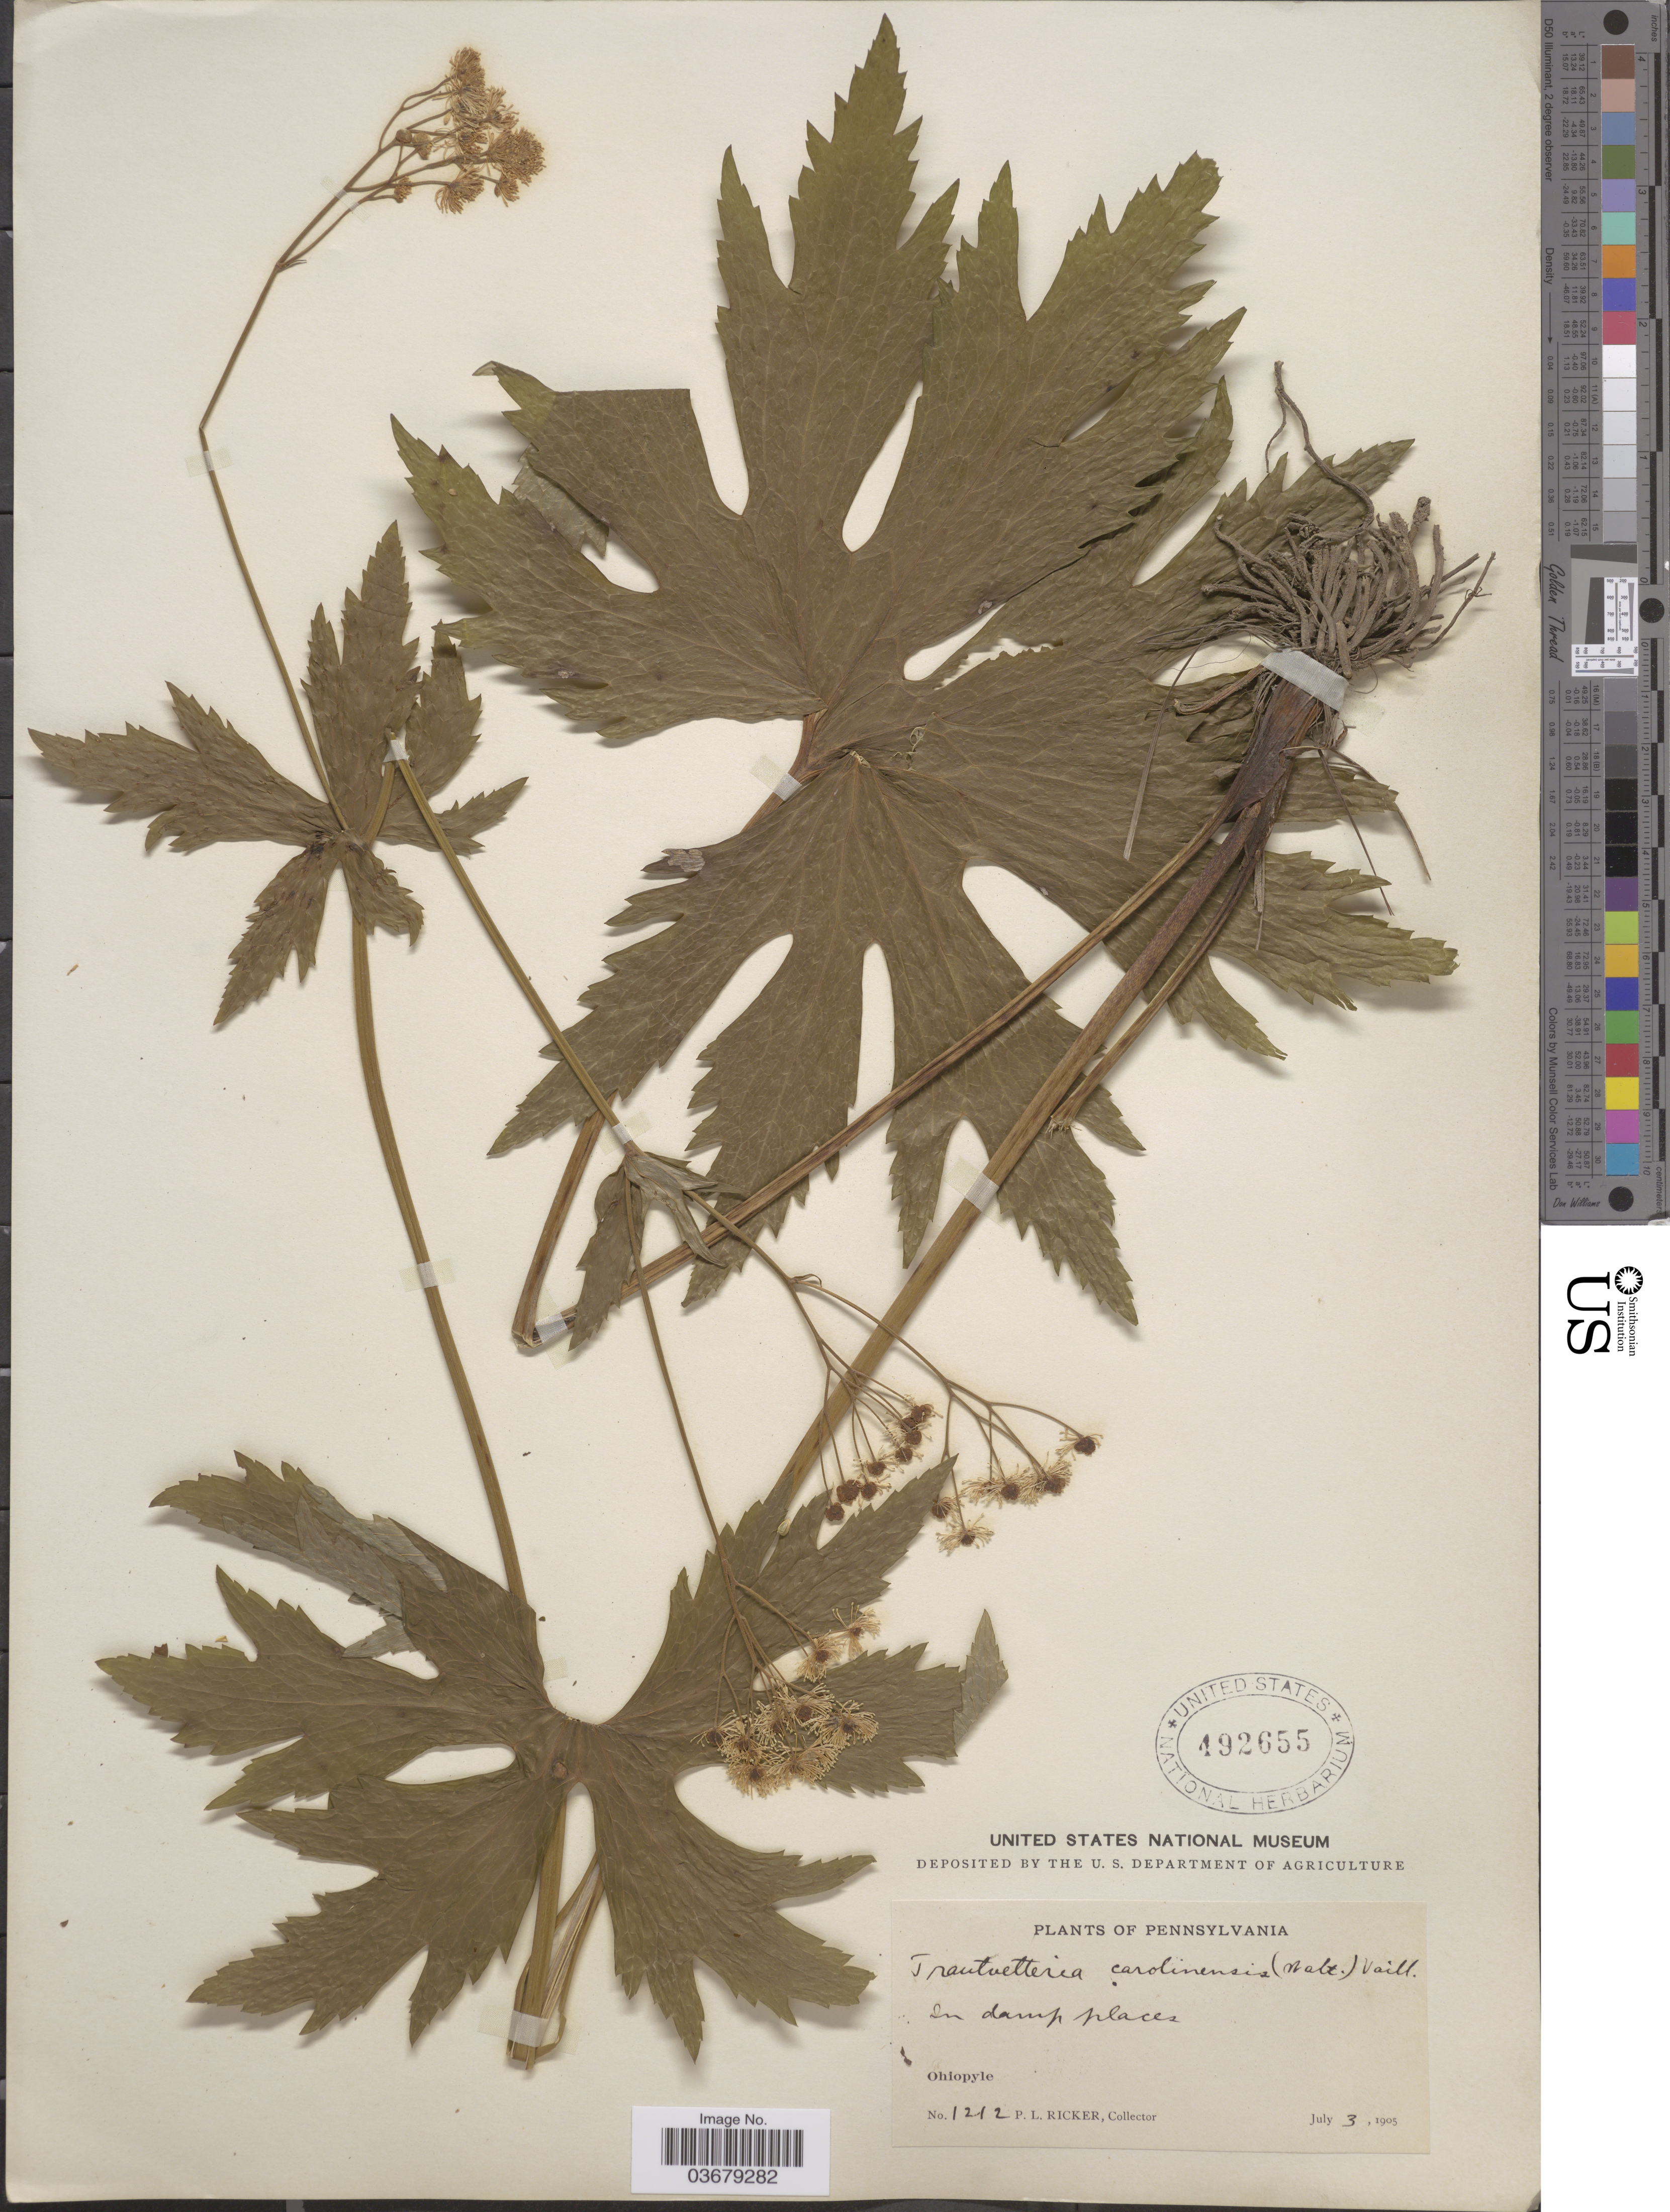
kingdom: Plantae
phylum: Tracheophyta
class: Magnoliopsida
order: Ranunculales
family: Ranunculaceae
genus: Trautvetteria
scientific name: Trautvetteria caroliniensis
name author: (Walter) Vail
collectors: P. Ricker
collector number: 1212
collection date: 1905-07-03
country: United States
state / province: Pennsylvania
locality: Phiopyle.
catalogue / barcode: US 492655